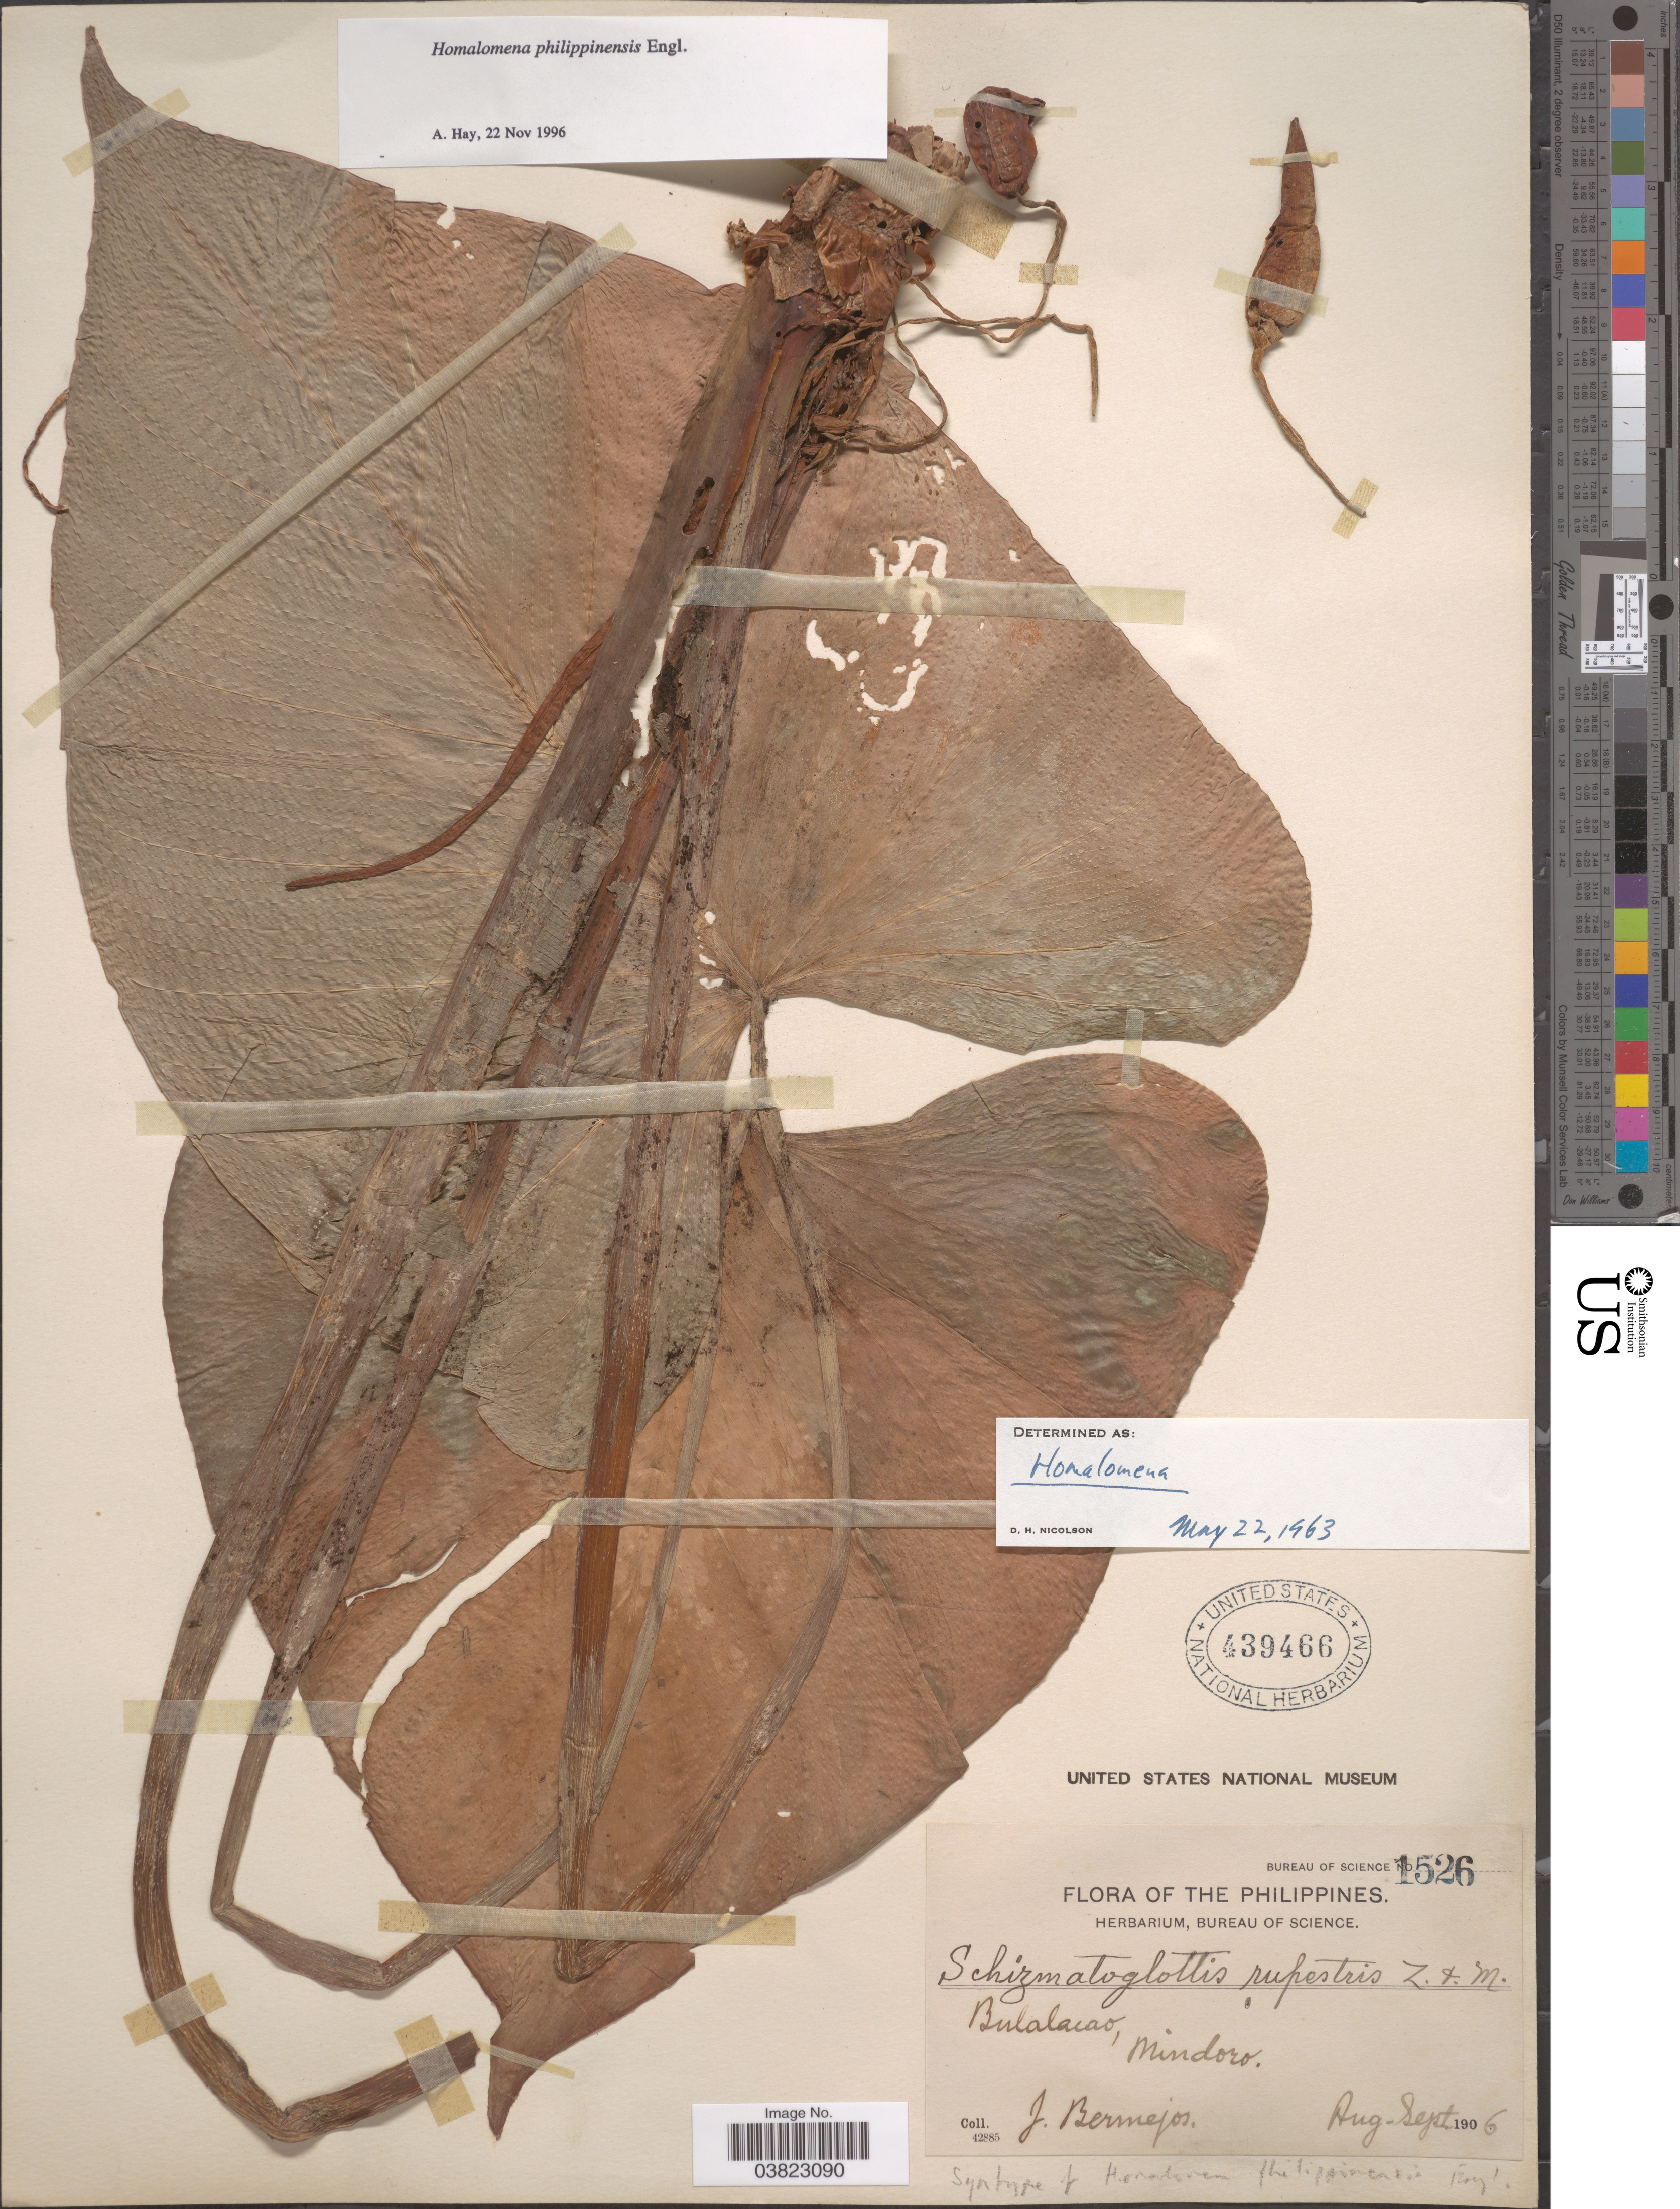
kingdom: Plantae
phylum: Tracheophyta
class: Liliopsida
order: Alismatales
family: Araceae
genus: Homalomena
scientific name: Homalomena philippinensis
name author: Engl.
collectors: J. Bermejos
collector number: Bureau of Science 1526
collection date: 1906-08/1906-09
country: Philippines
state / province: Mimaropa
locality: Bulalacao, Mindoro.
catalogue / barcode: US 439466